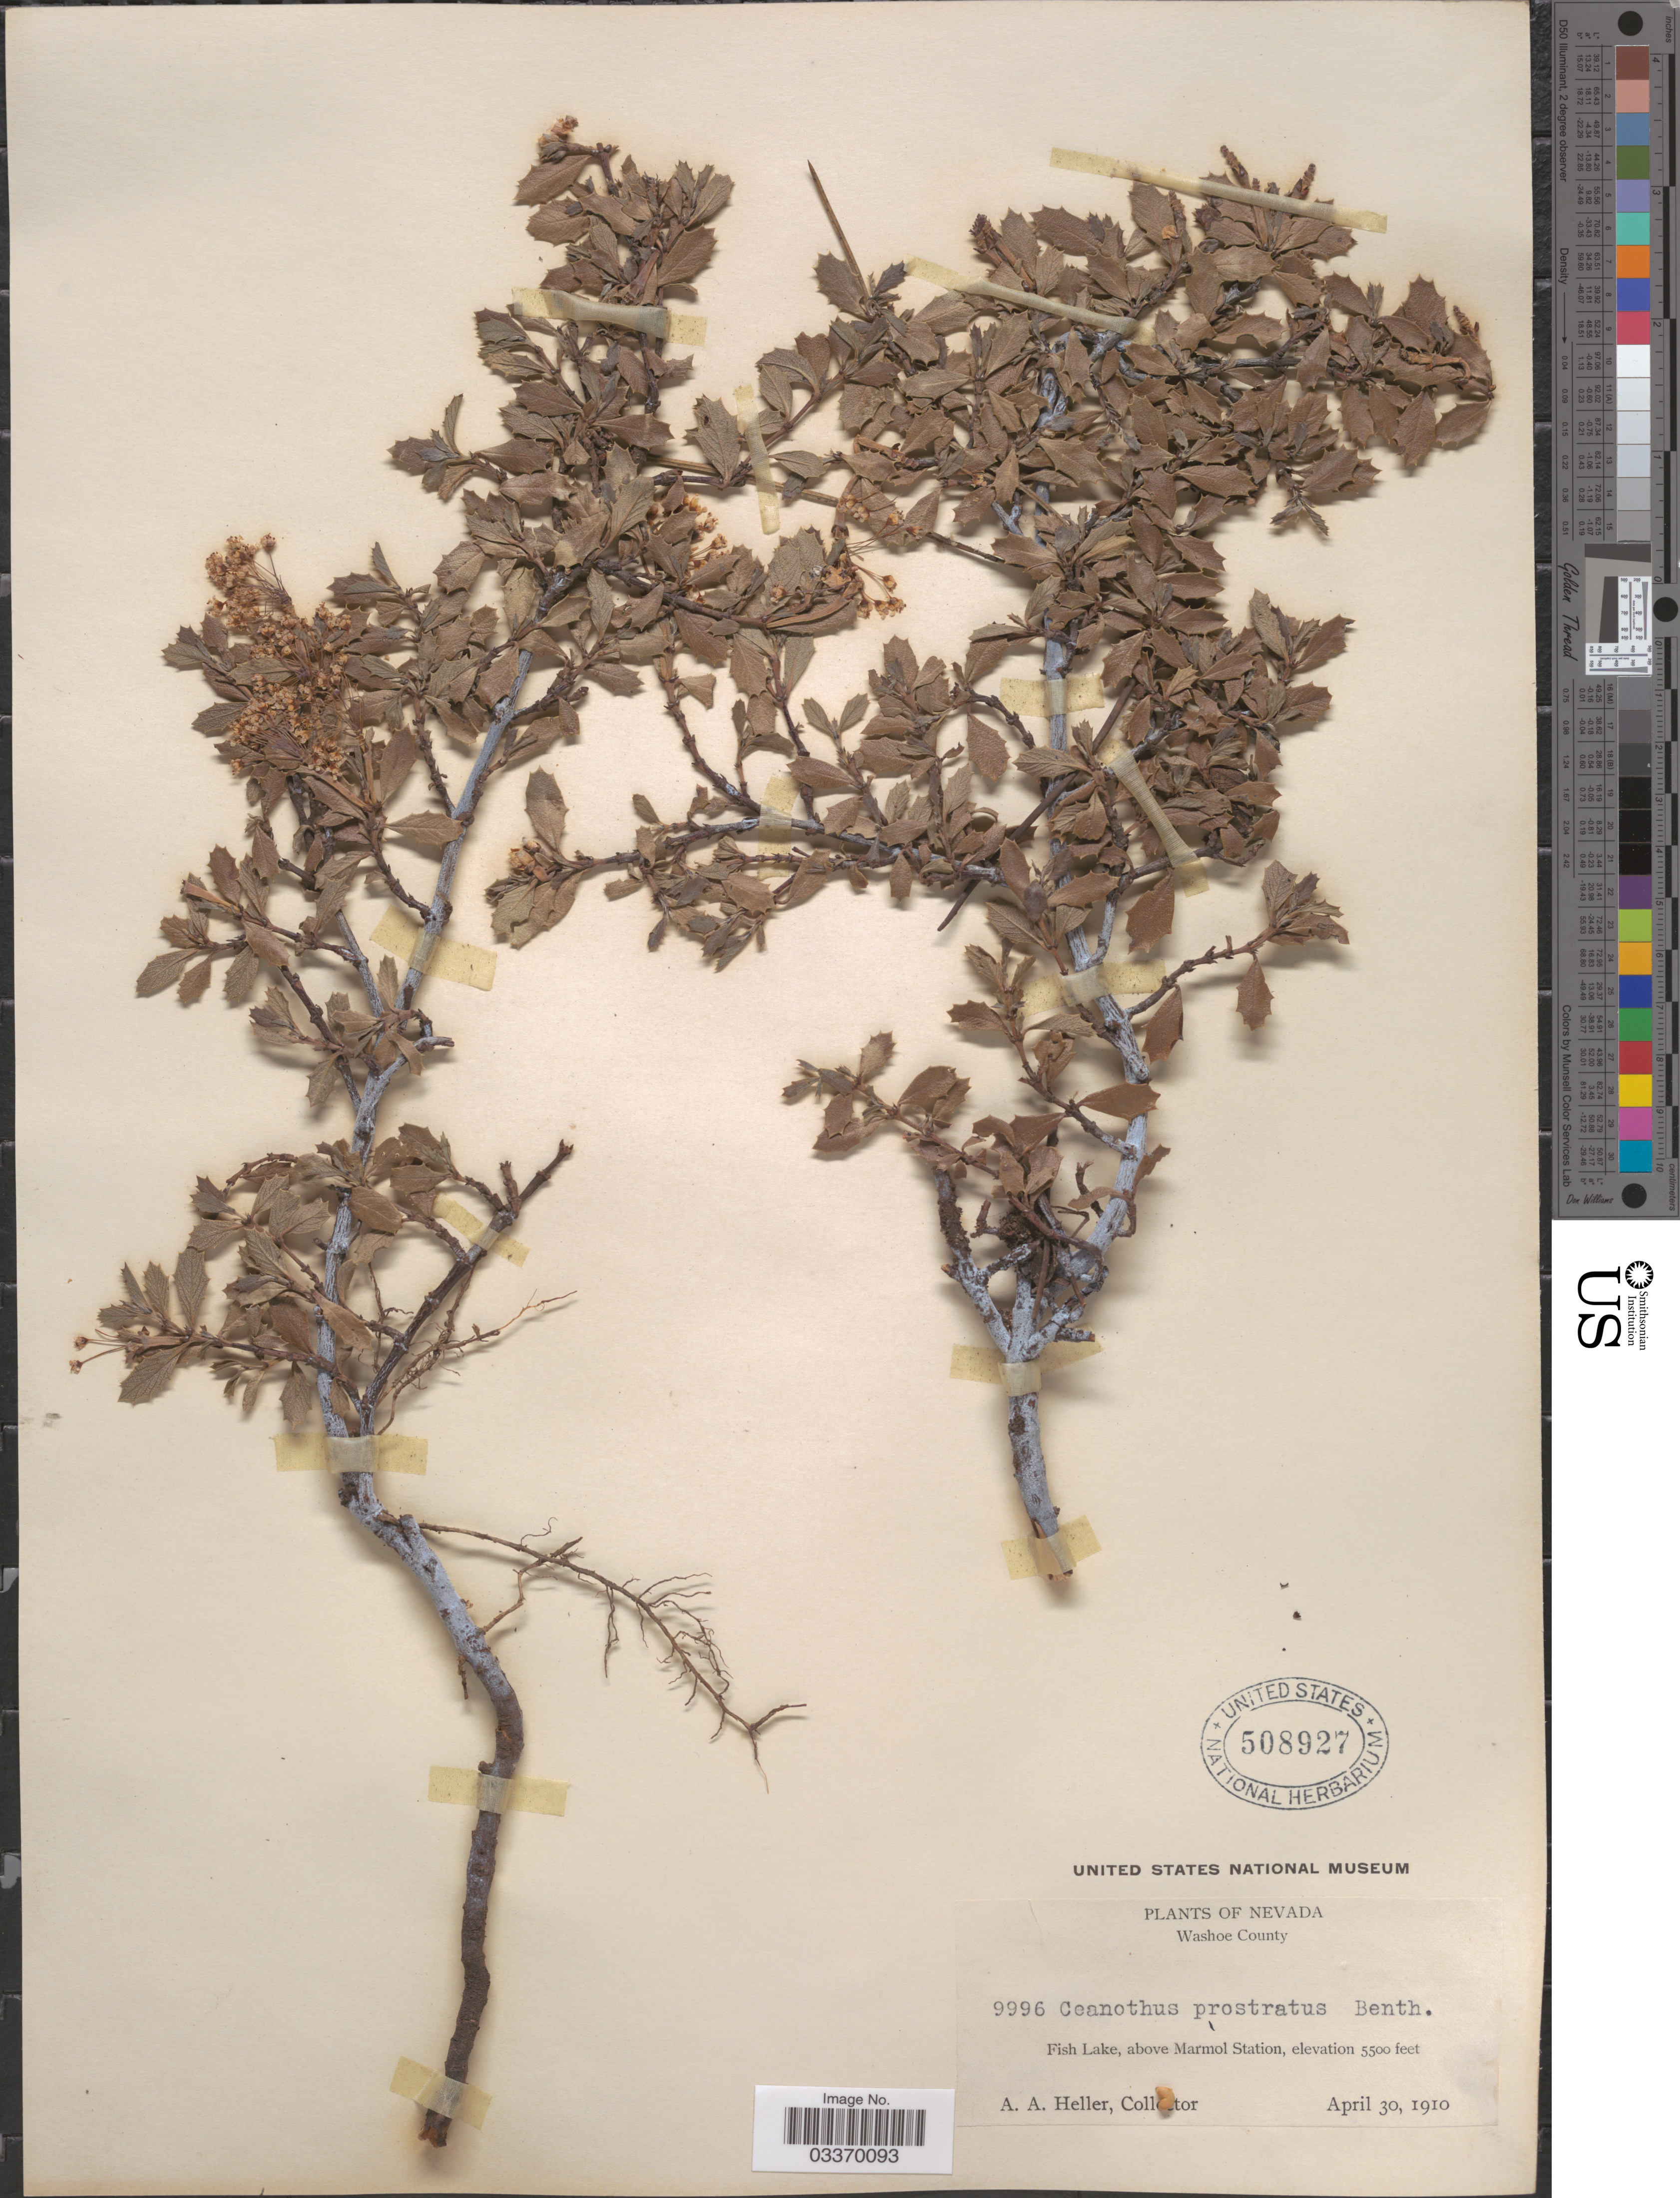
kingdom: Plantae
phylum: Tracheophyta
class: Magnoliopsida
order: Rosales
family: Rhamnaceae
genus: Ceanothus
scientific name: Ceanothus prostratus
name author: Benth.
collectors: A. A. Heller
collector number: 9996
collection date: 1910-04-30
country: United States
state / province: Nevada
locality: Washoe County. Fish Lake, above Marmol Station.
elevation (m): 1676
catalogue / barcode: US 508927